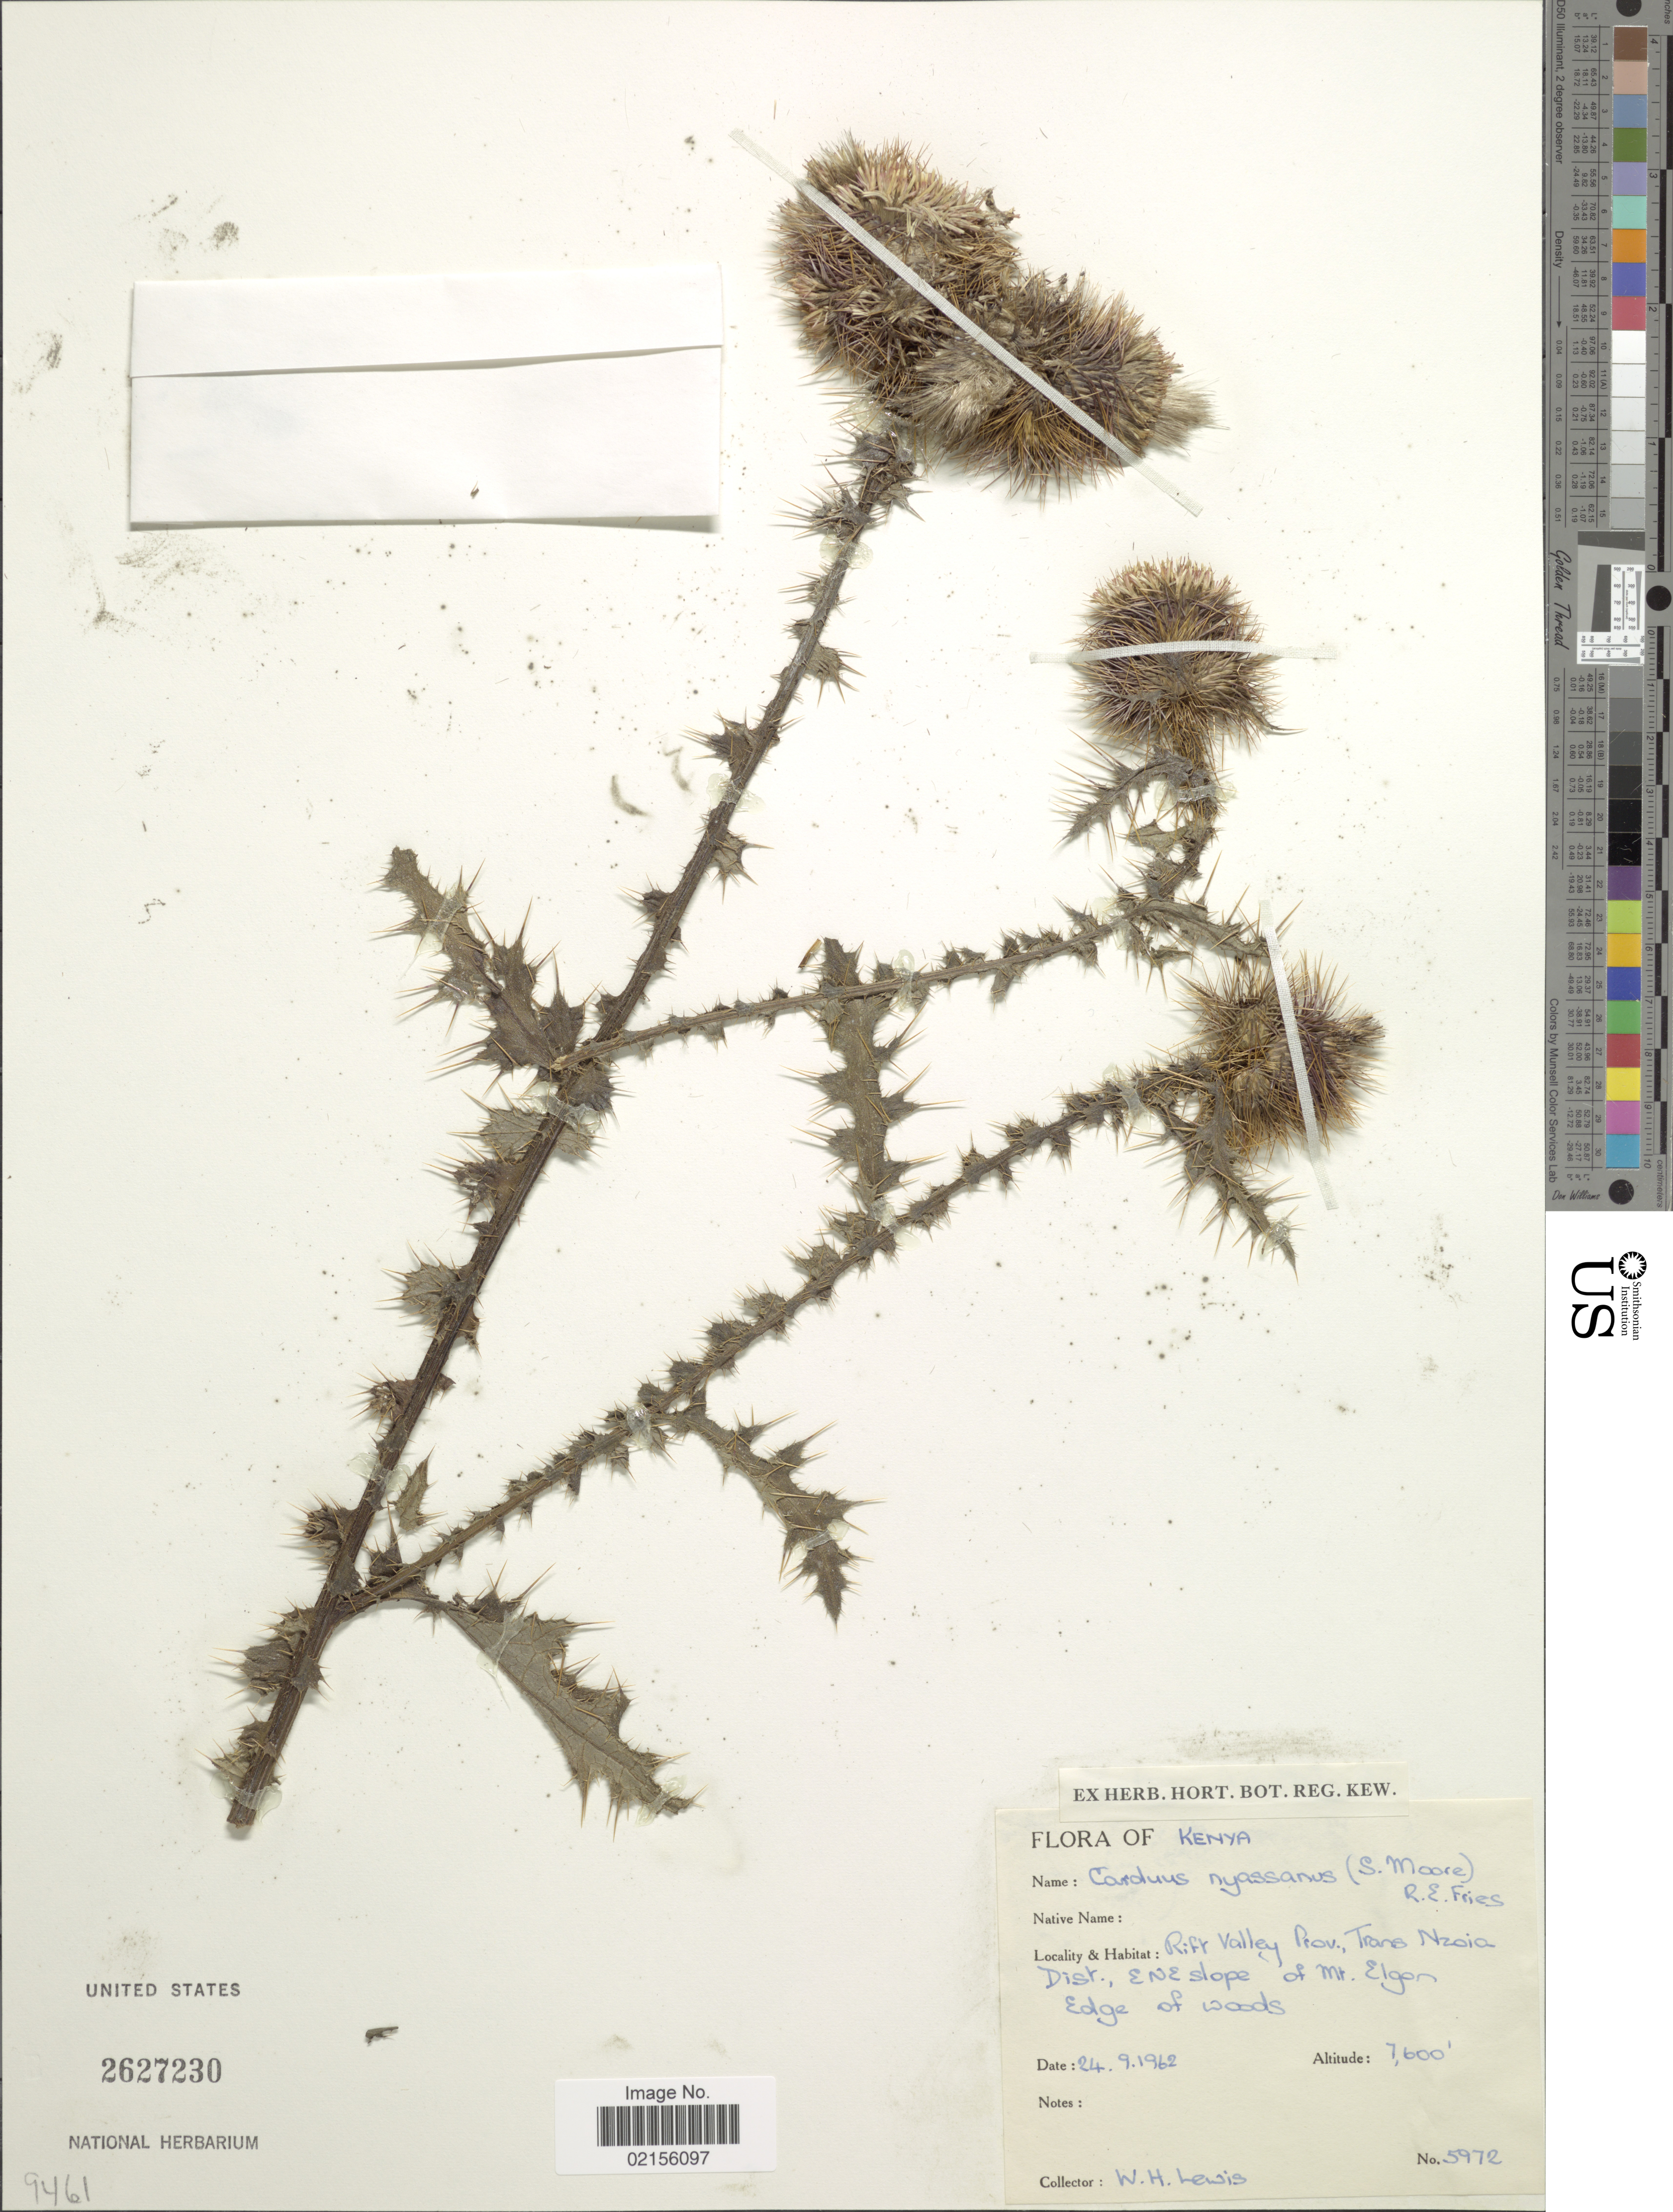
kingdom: Plantae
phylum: Tracheophyta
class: Magnoliopsida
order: Asterales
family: Asteraceae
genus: Carduus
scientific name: Carduus nyassanus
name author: (S. Moore) R.E. Fr.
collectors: W. H. Lewis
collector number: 5972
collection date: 1962-09-24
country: Kenya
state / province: Trans Nzoia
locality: Prov. Trans Nzoia, Dist., ENE slope of Mt Elgon, Edge of woods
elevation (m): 2316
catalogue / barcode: US 2627230